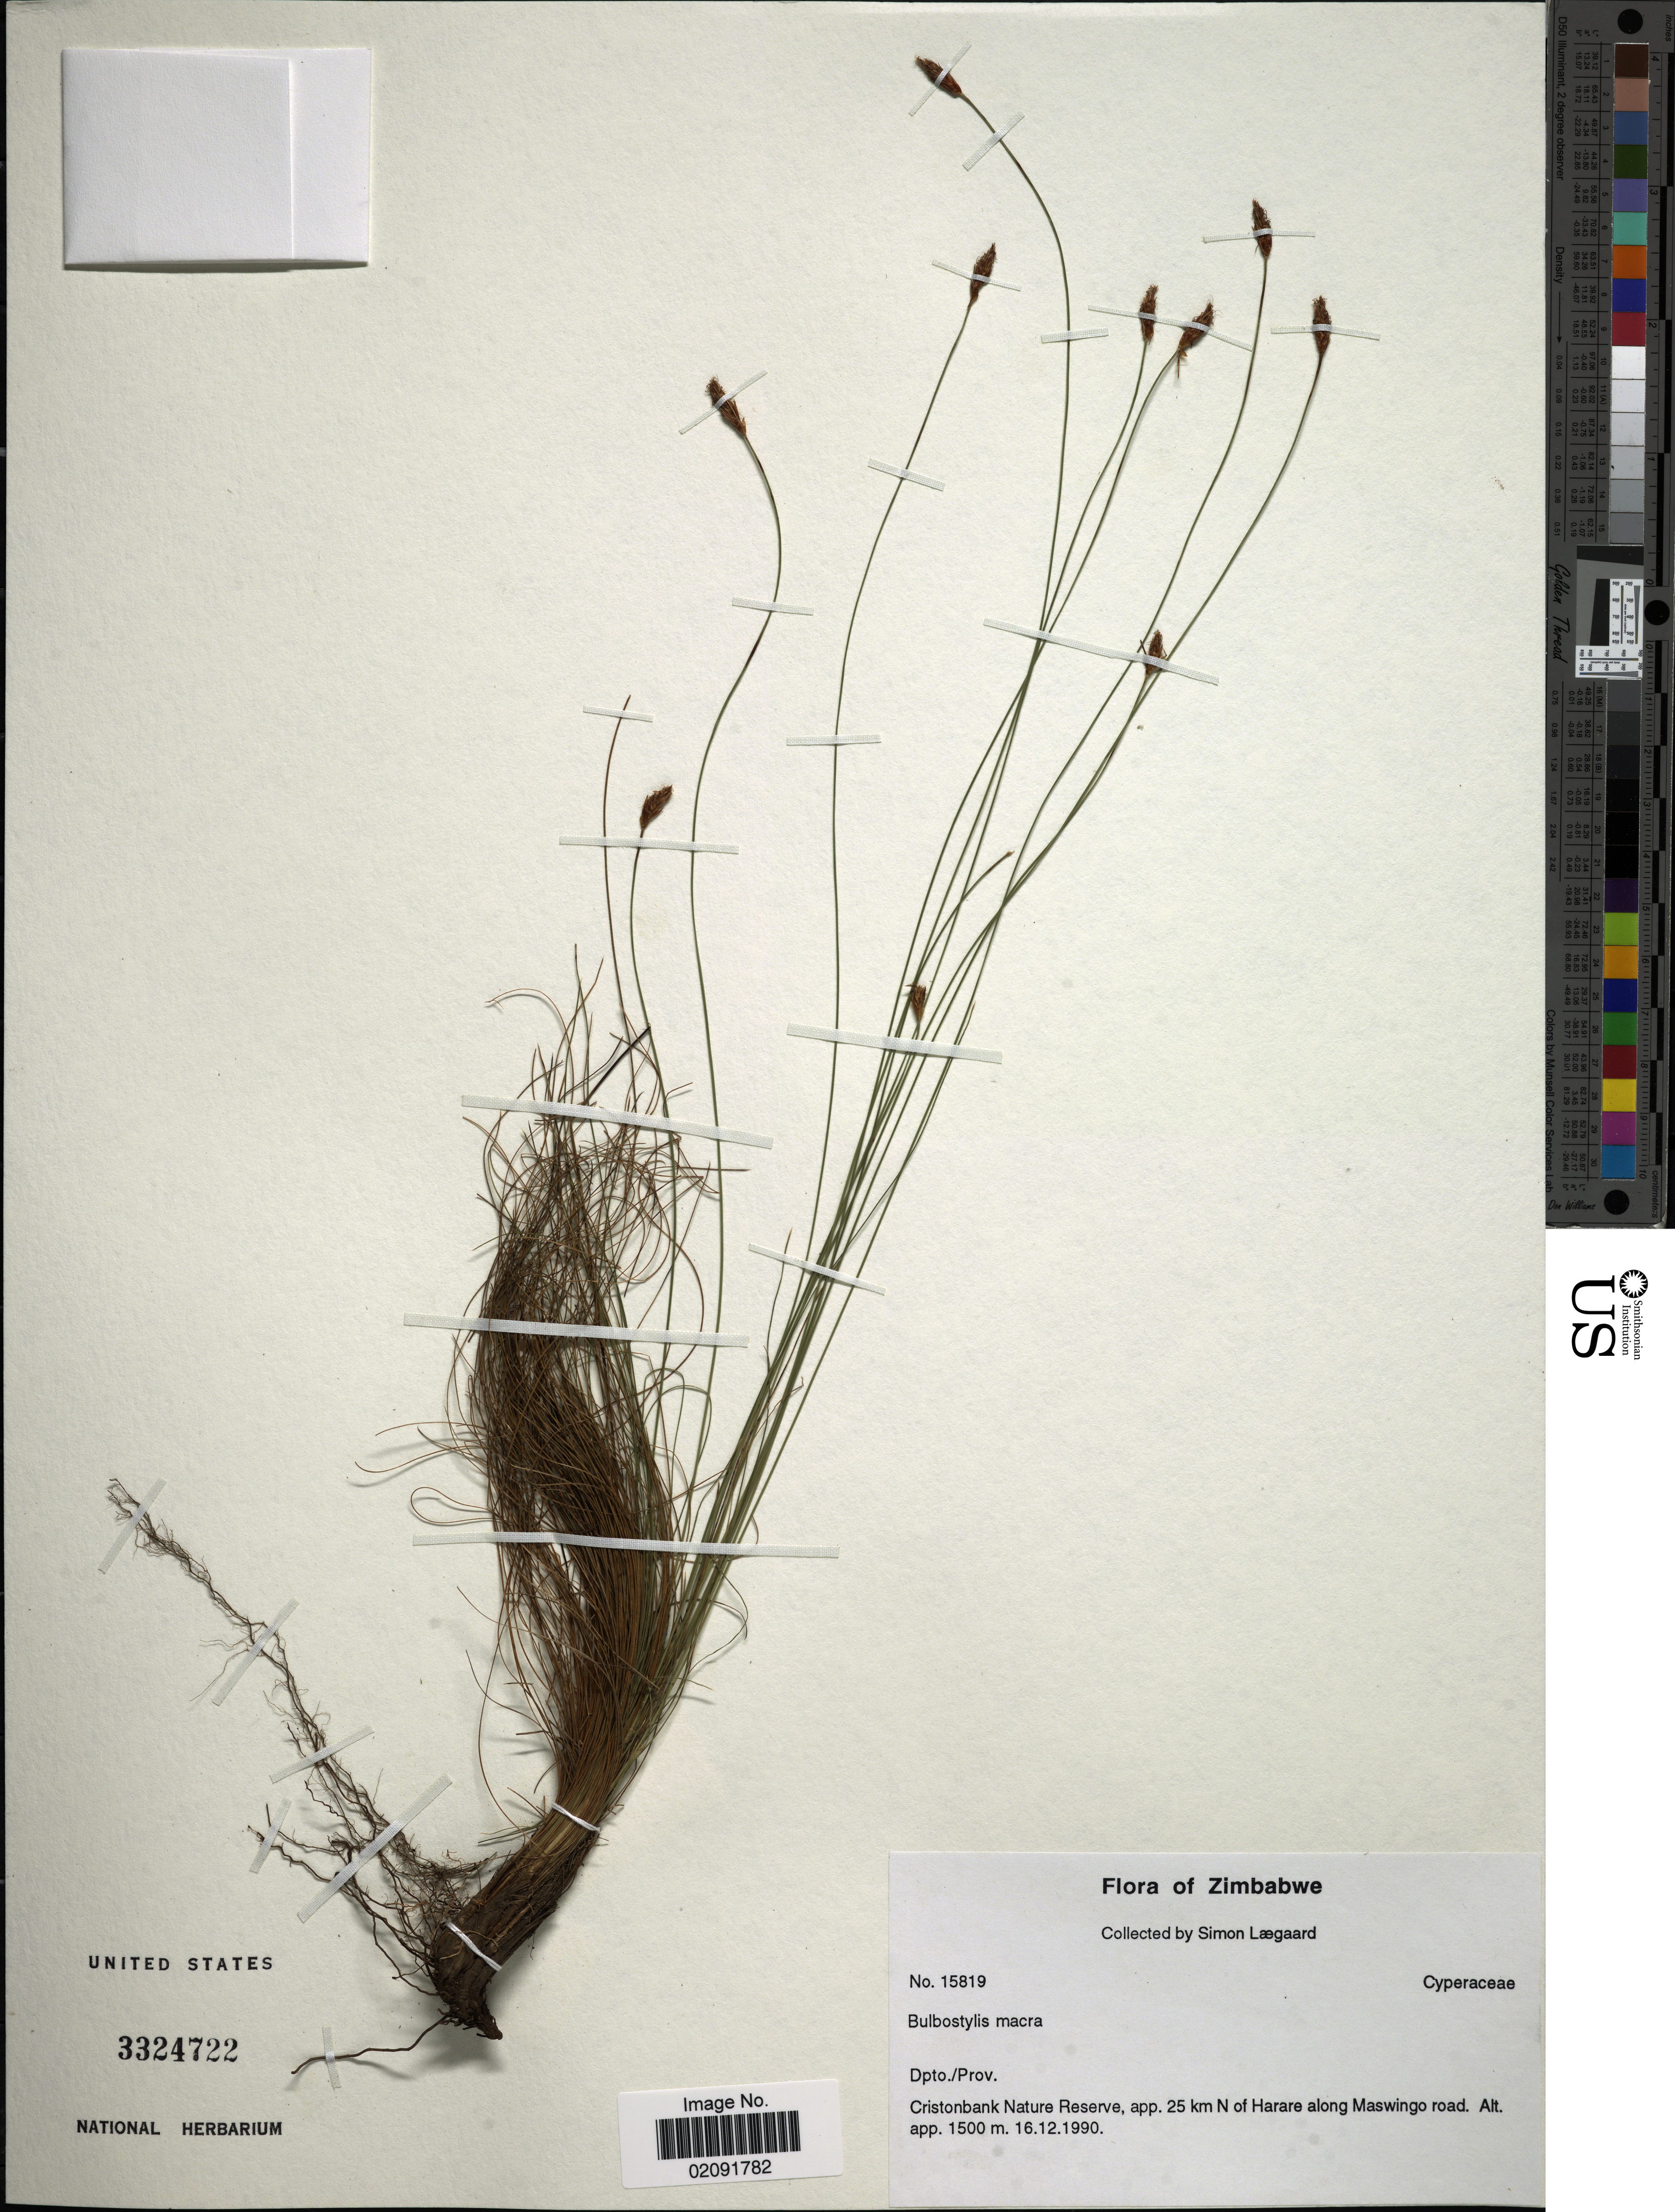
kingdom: Plantae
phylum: Tracheophyta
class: Liliopsida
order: Poales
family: Cyperaceae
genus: Bulbostylis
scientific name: Bulbostylis macra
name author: (Ridl.) C.B. Clarke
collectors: S. Lægaard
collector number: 15819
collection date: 1990-12-16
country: Zimbabwe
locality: Cristonbank Nature Reserve, app. 25 km N of Harare along Maswingo road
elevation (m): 1500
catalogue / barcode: US 3324722